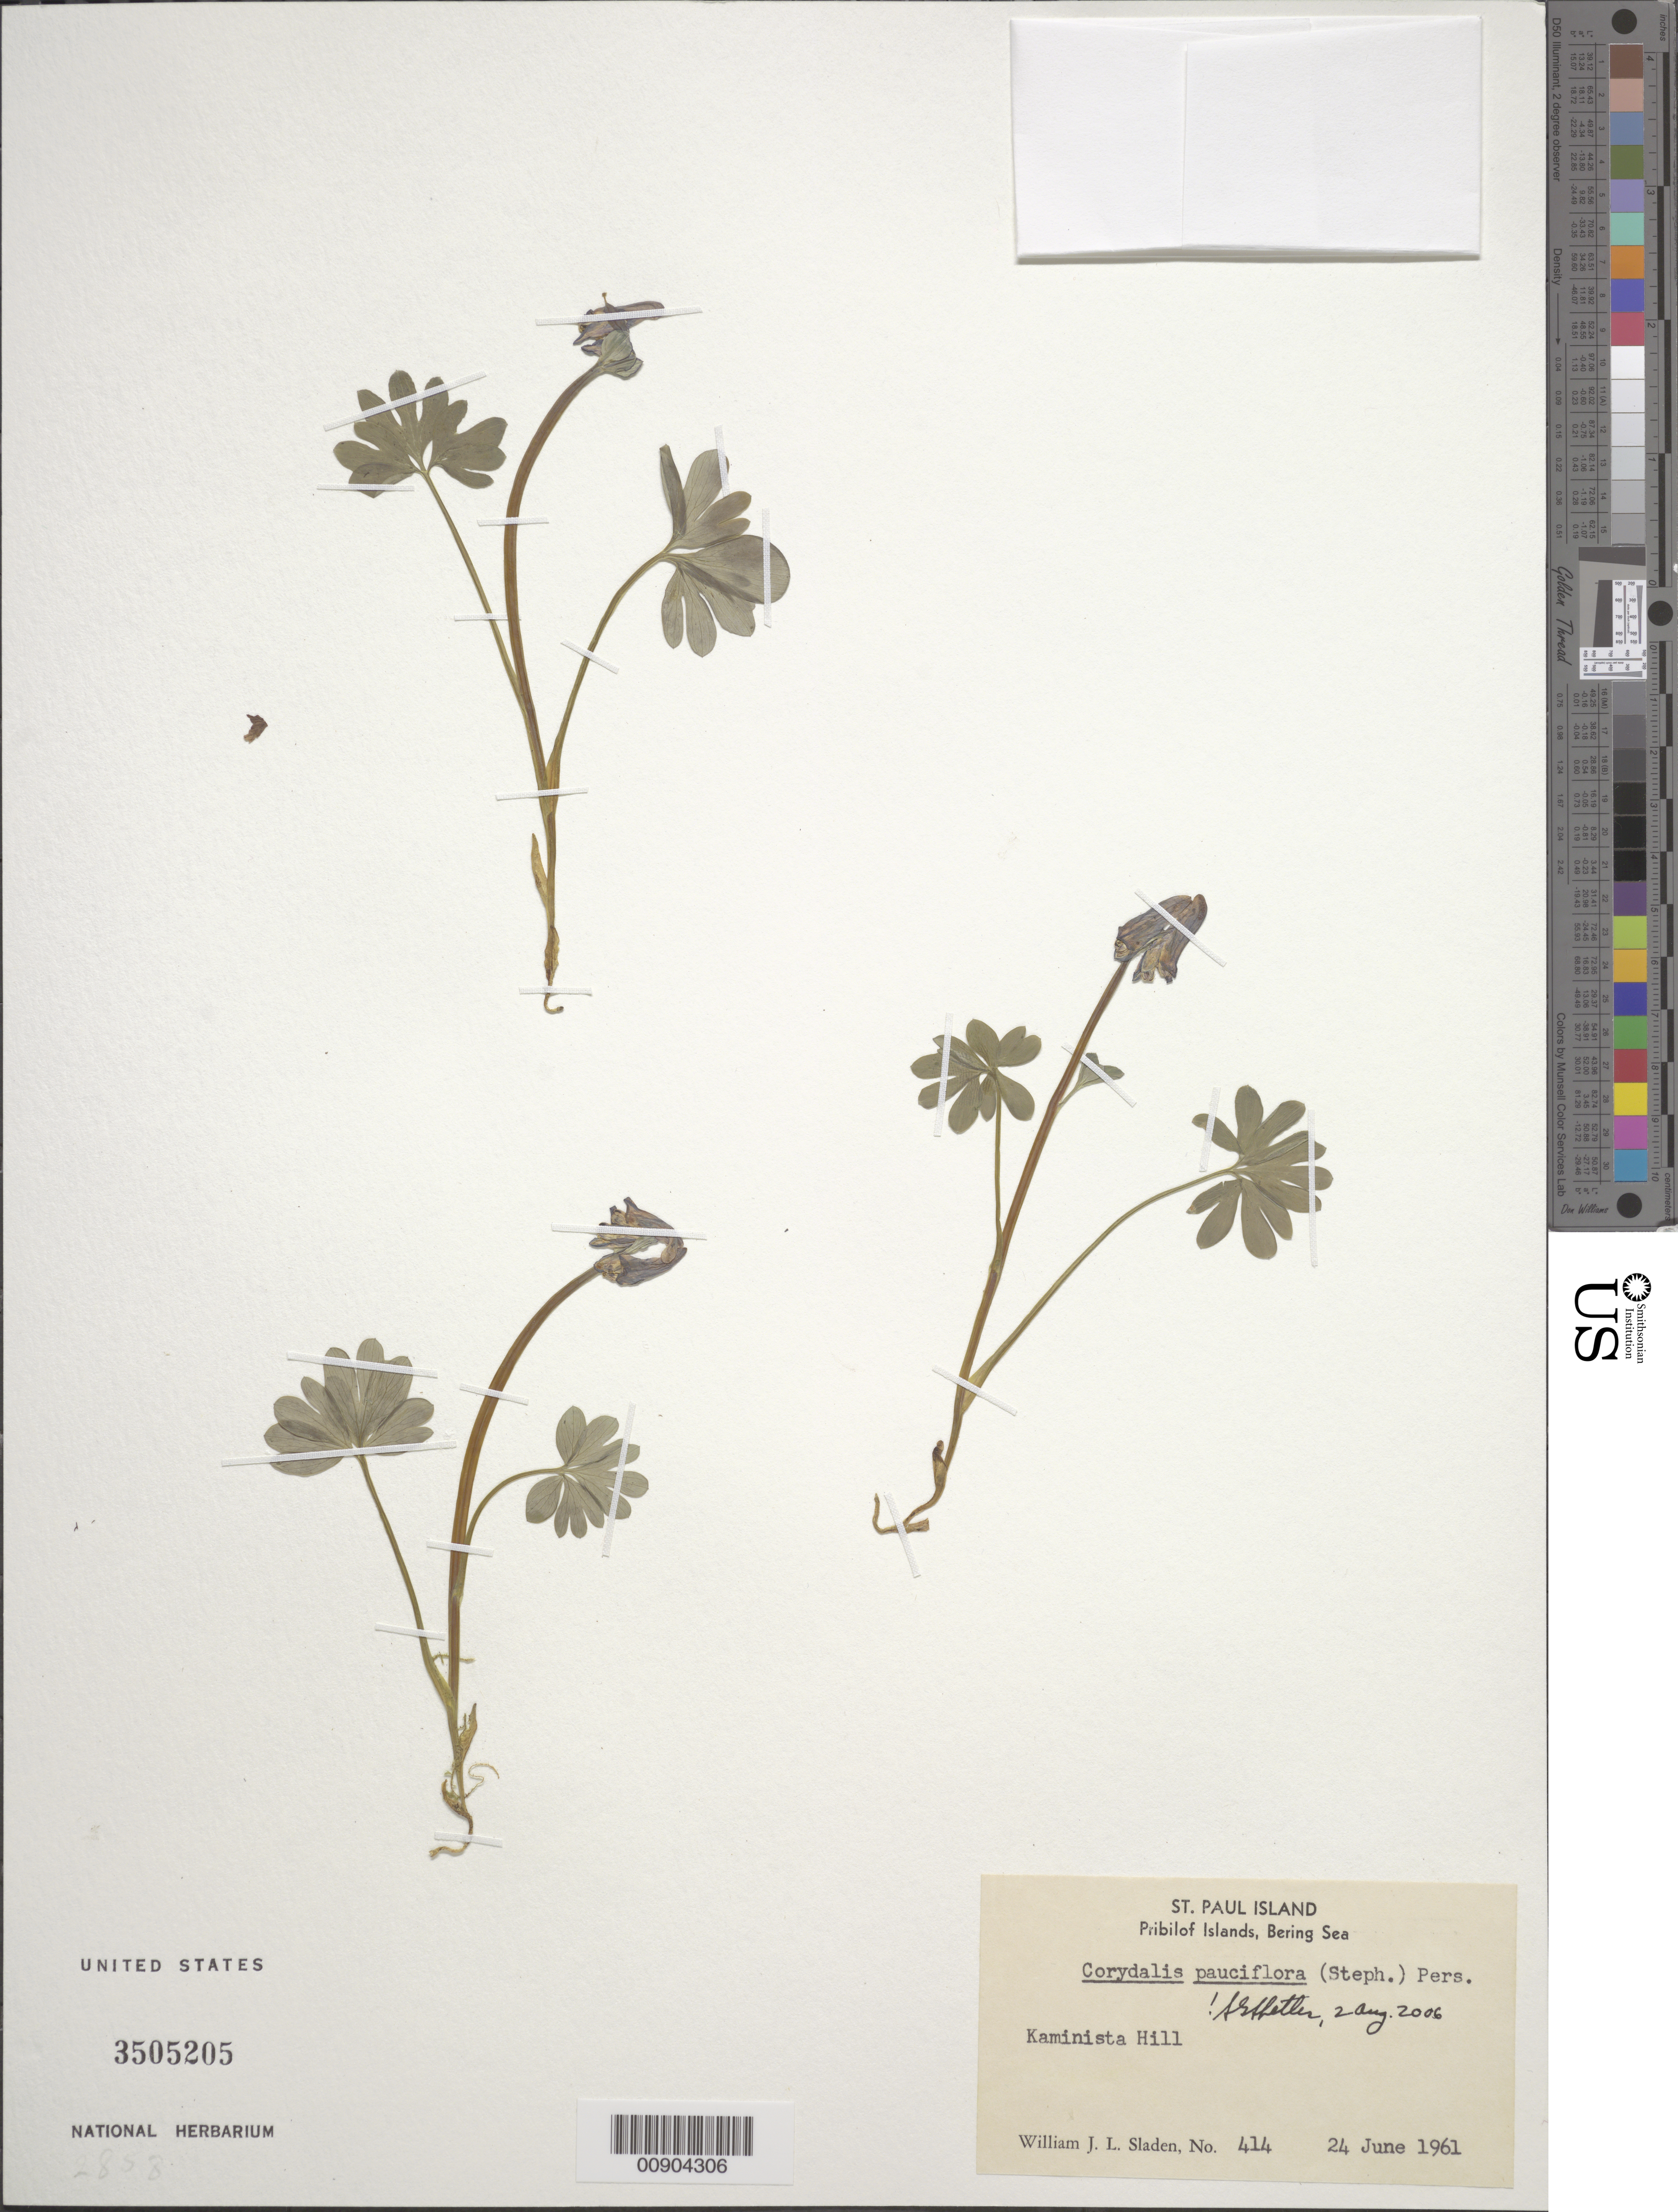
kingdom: Plantae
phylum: Tracheophyta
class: Magnoliopsida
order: Ranunculales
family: Papaveraceae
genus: Corydalis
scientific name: Corydalis pauciflora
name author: (Stephan) Pers.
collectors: W. Sladen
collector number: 414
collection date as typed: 24 Jun 1961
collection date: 1961-06-24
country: United States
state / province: Alaska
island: St. Paul Island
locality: Kaminista Hill., Bering Sea, Pribilof Islands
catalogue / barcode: US 3505205